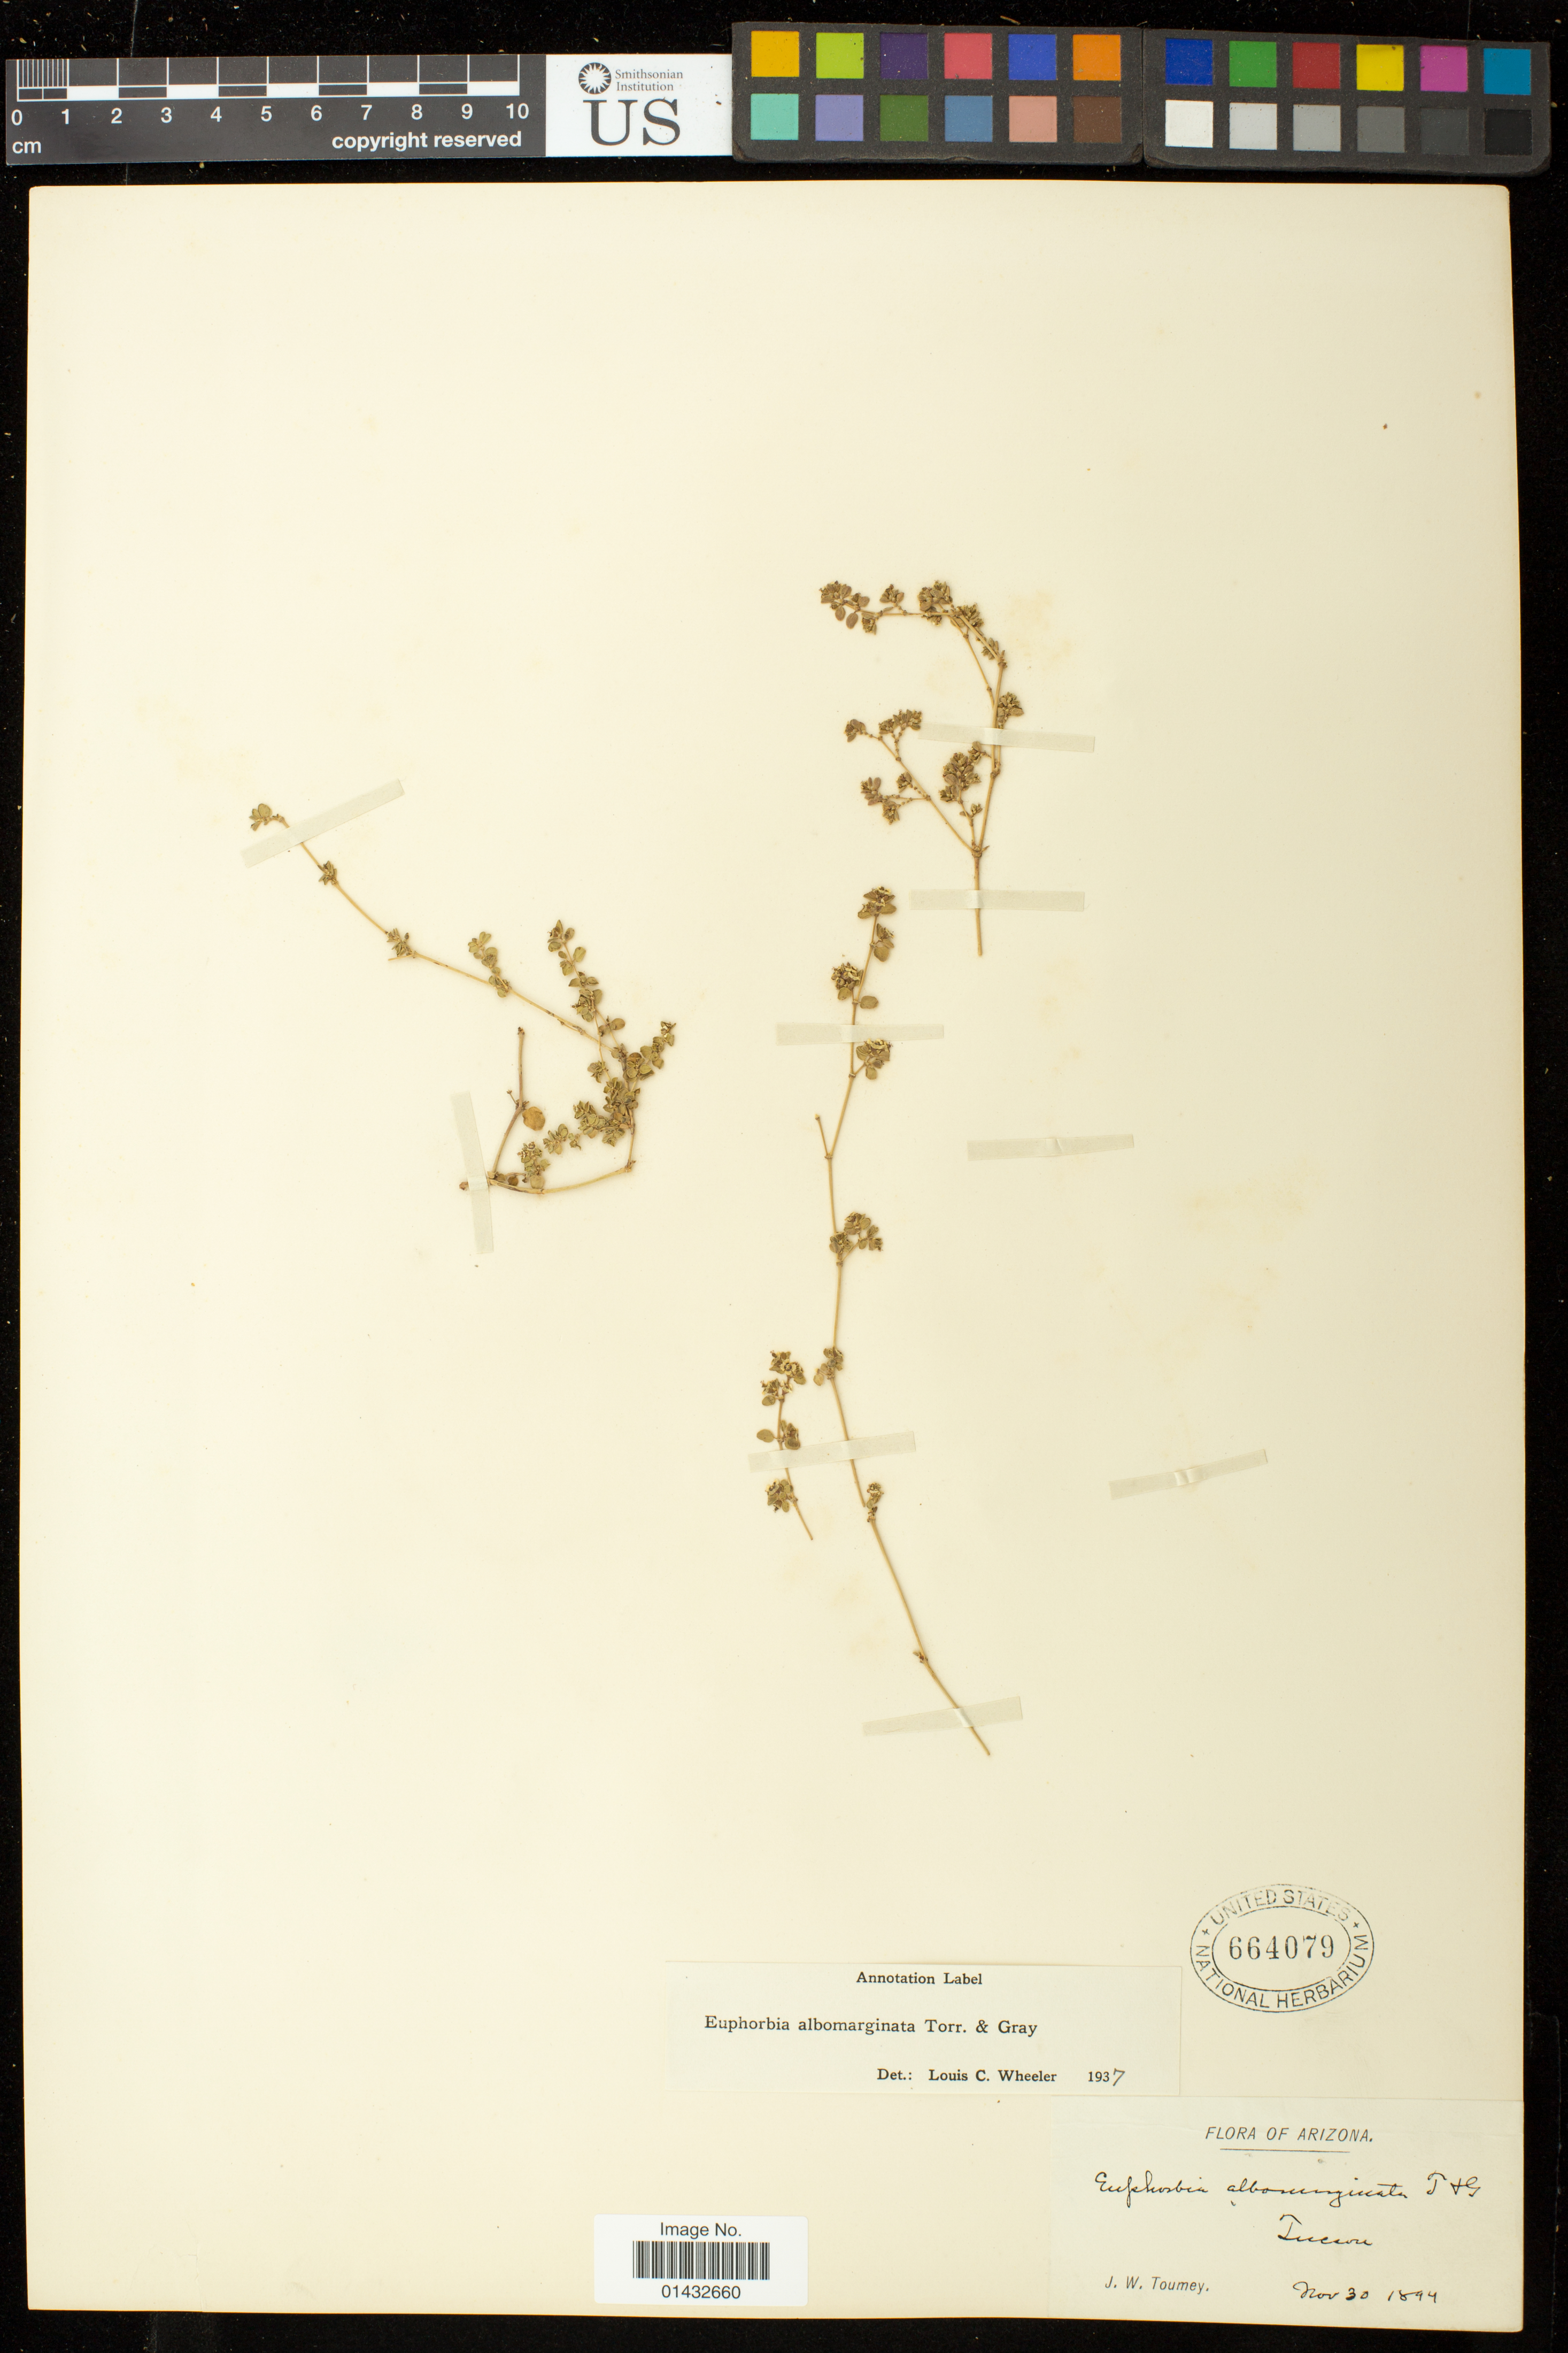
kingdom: Plantae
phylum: Tracheophyta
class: Magnoliopsida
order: Malpighiales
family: Euphorbiaceae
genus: Euphorbia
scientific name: Euphorbia albomarginata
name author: Torr. & A. Gray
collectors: J. W. Toumey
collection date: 1894-11-30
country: United States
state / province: Arizona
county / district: Pima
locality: Tucson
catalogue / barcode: US 664079